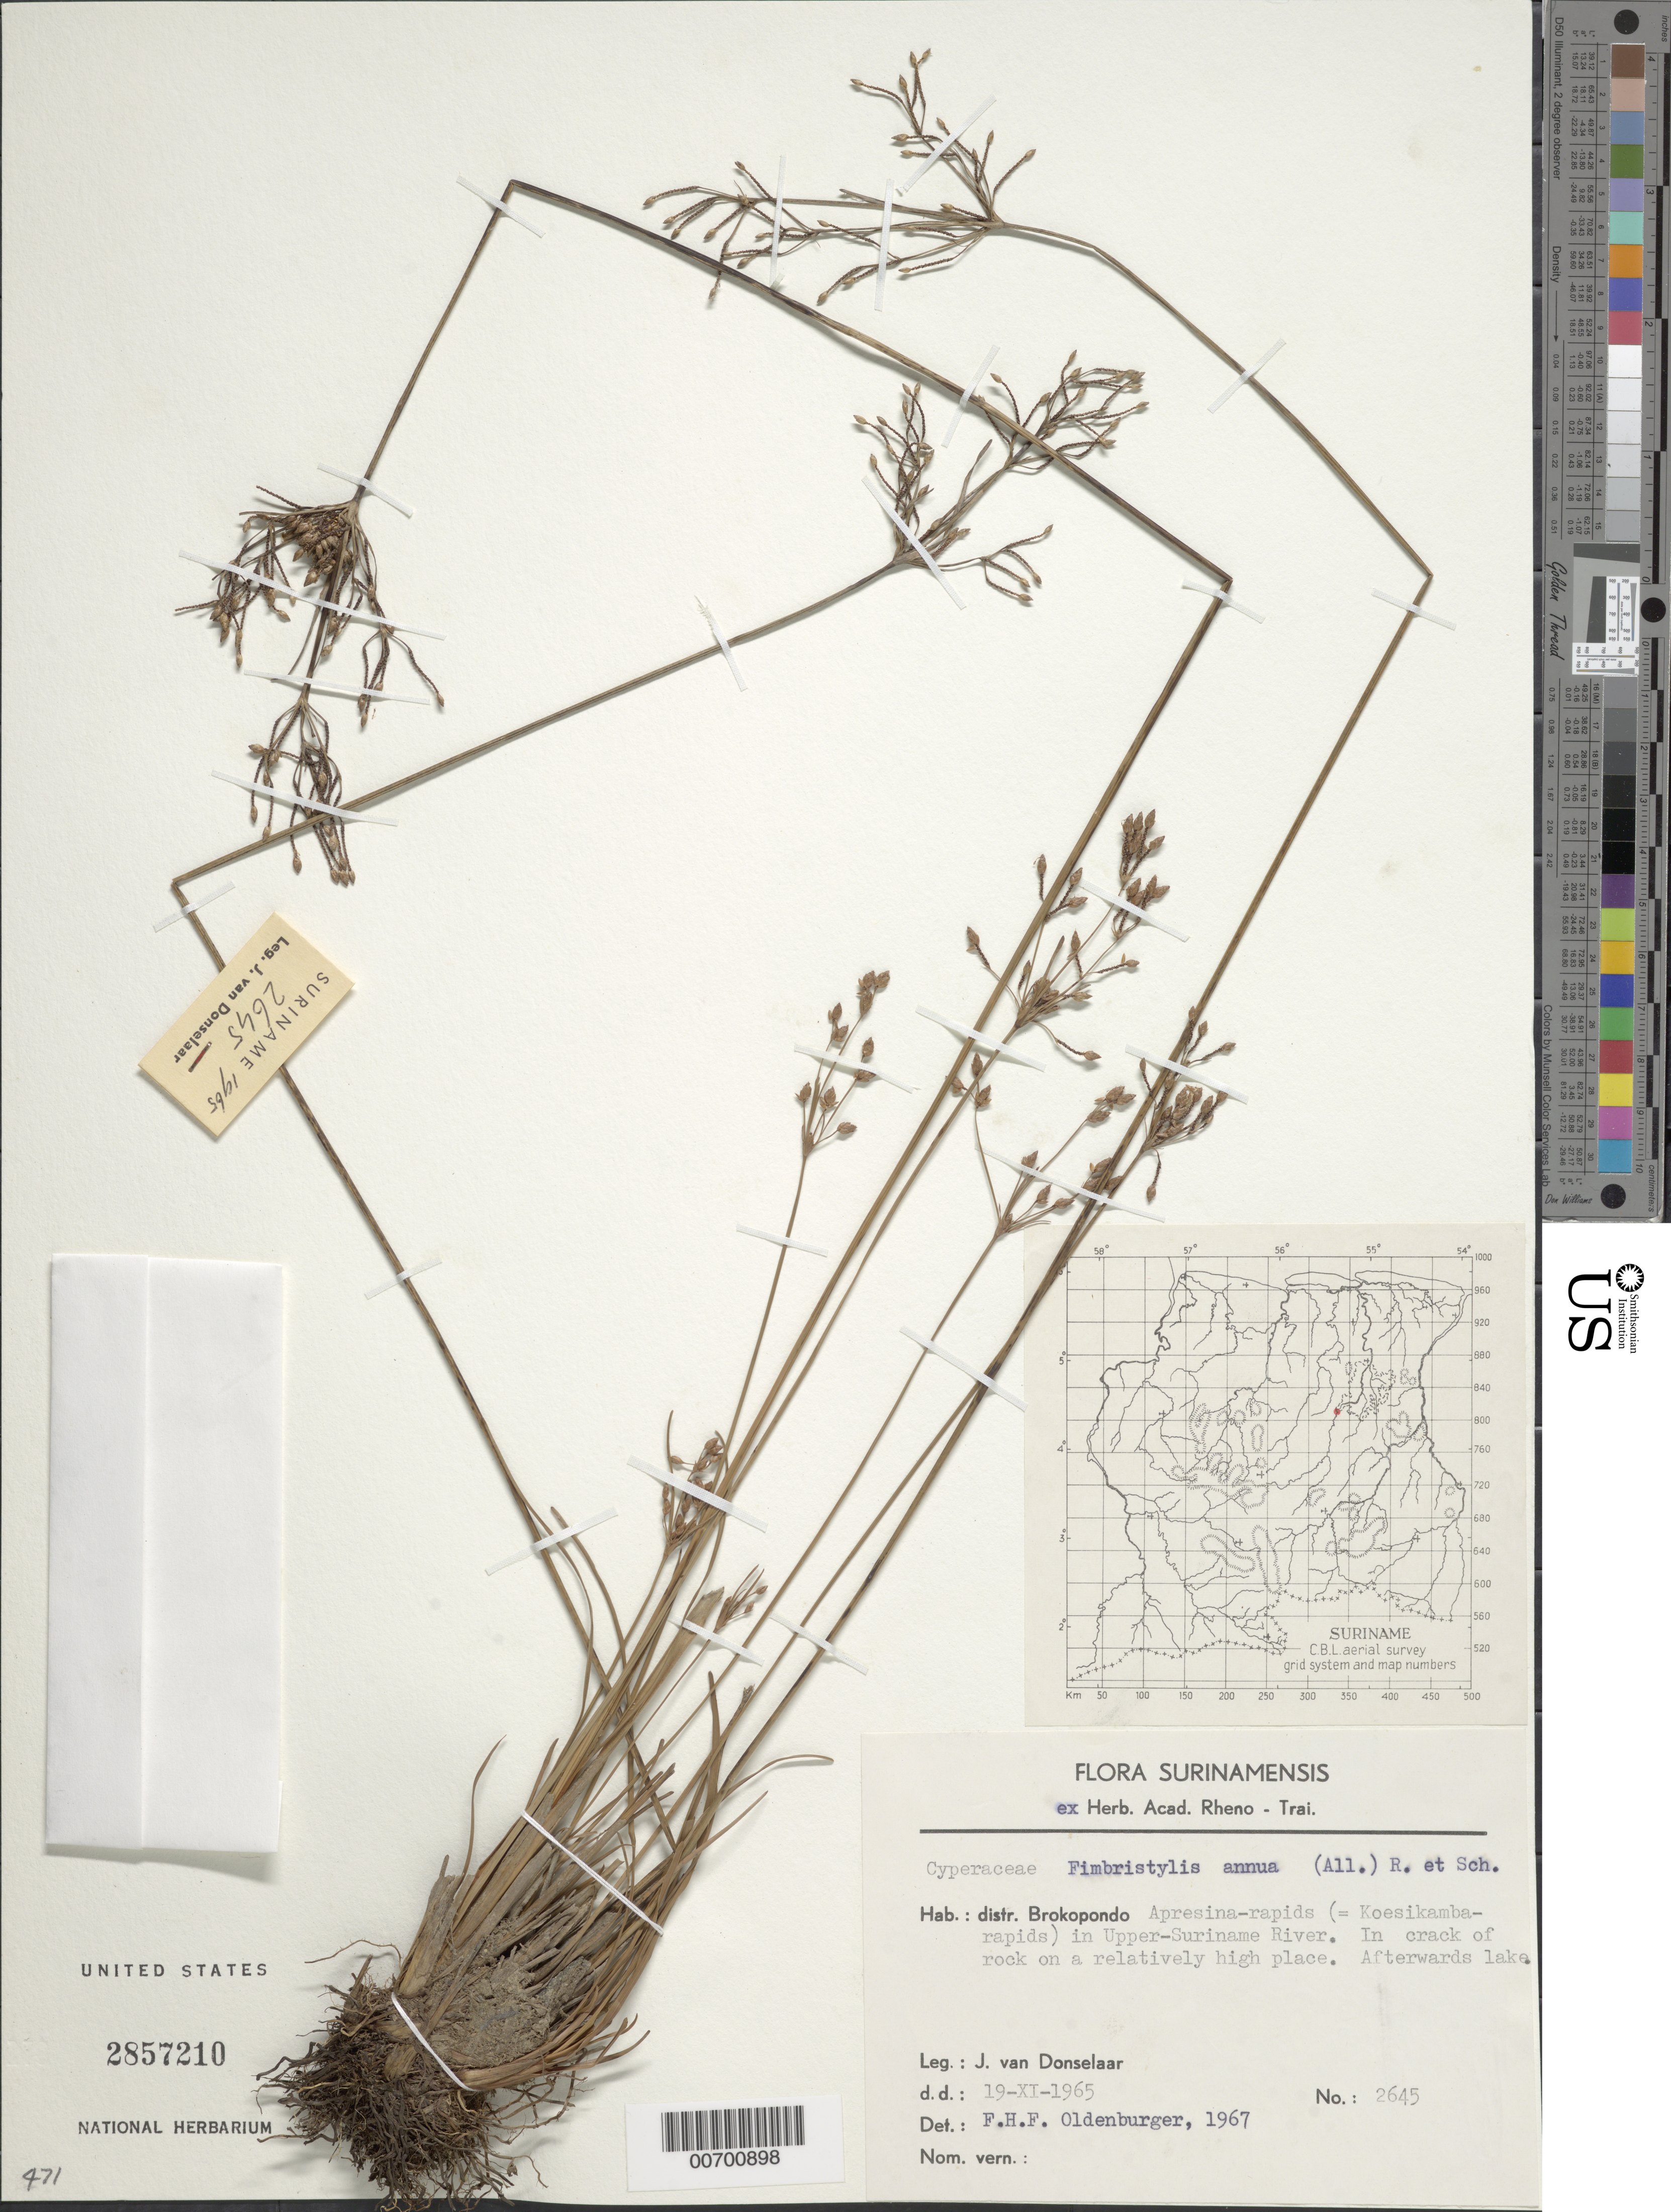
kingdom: Plantae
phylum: Tracheophyta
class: Liliopsida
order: Poales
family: Cyperaceae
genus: Fimbristylis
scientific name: Fimbristylis annua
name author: (All.) Roem. & Schult.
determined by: Oldenburger, F. H. F.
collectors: J. Donselaar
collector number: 2645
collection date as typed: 19-Nov-65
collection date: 1965-11-19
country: Suriname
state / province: Brokopondo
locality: Apresina rapids (=Koesikamba rapids) in upper Suriname R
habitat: In crack of rock on a relatively high place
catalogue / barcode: US 2857210